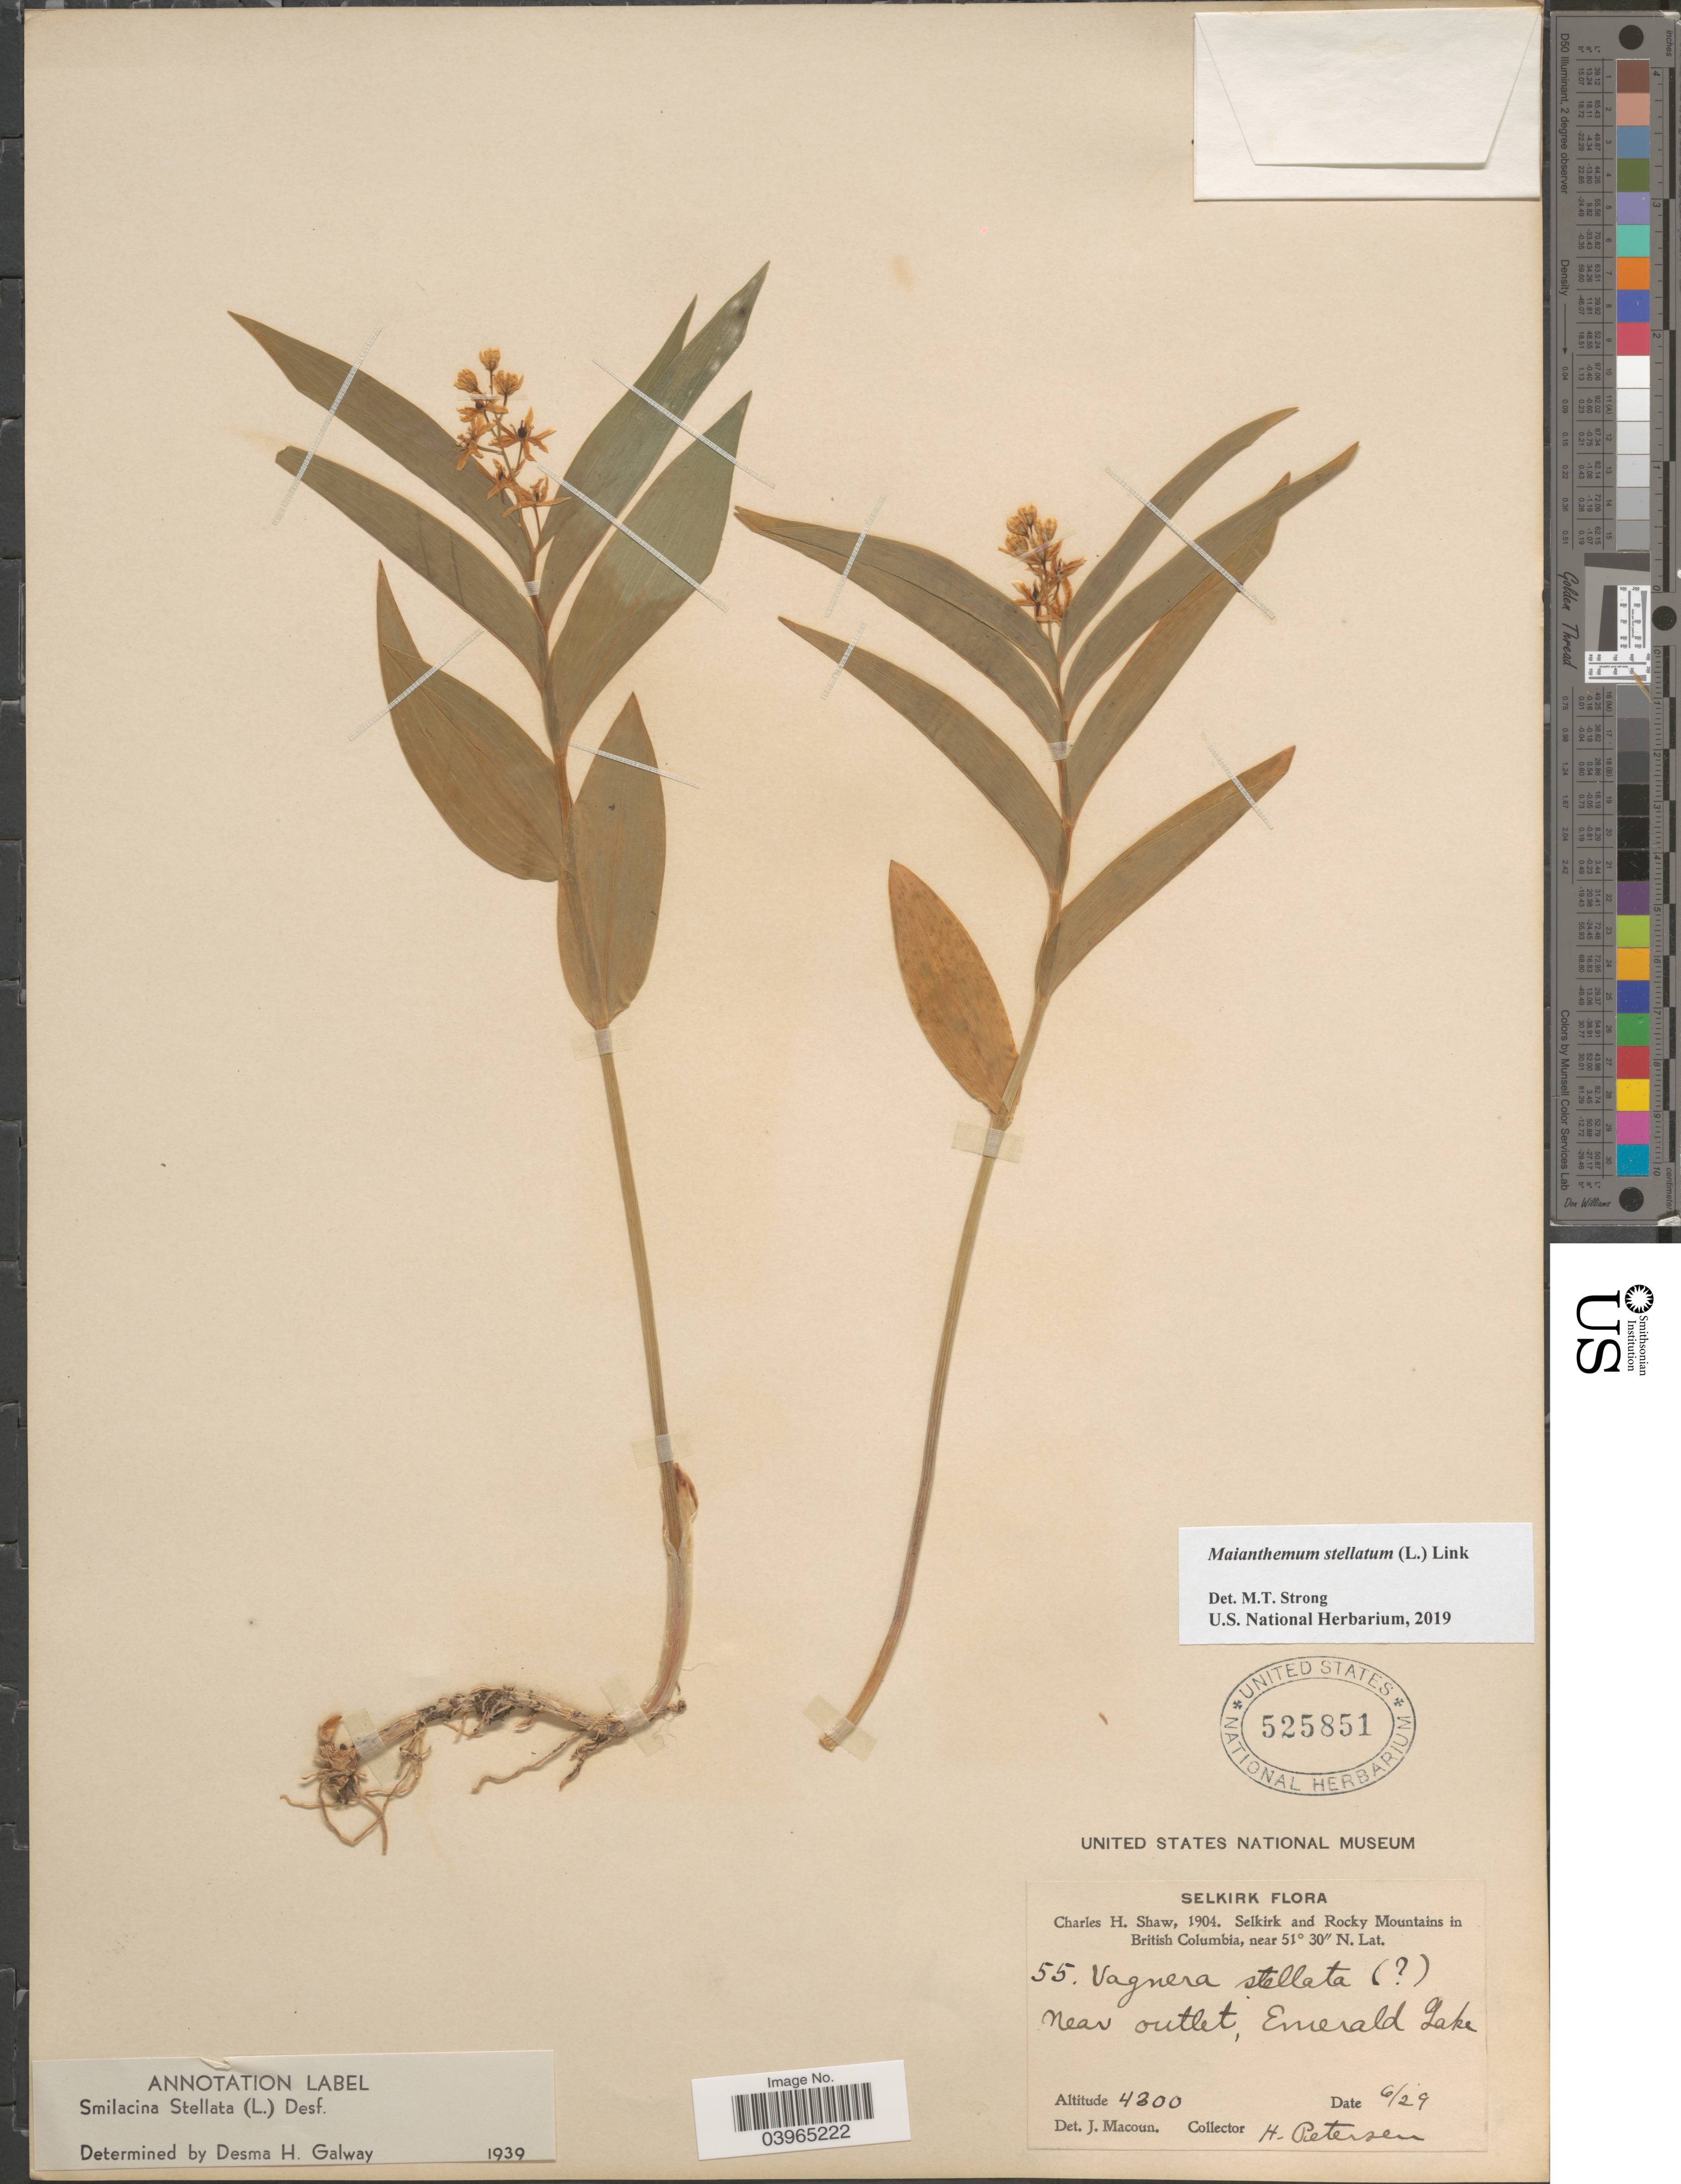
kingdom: Plantae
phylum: Tracheophyta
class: Liliopsida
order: Asparagales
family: Asparagaceae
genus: Maianthemum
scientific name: Maianthemum stellatum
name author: (L.) Link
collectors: H. Petersen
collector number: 55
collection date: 1904-06-29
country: Canada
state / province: British Columbia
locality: Selkirk and Rocky Mountains in British Columbia. Near outlet, Emerald Lake.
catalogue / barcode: US 525851